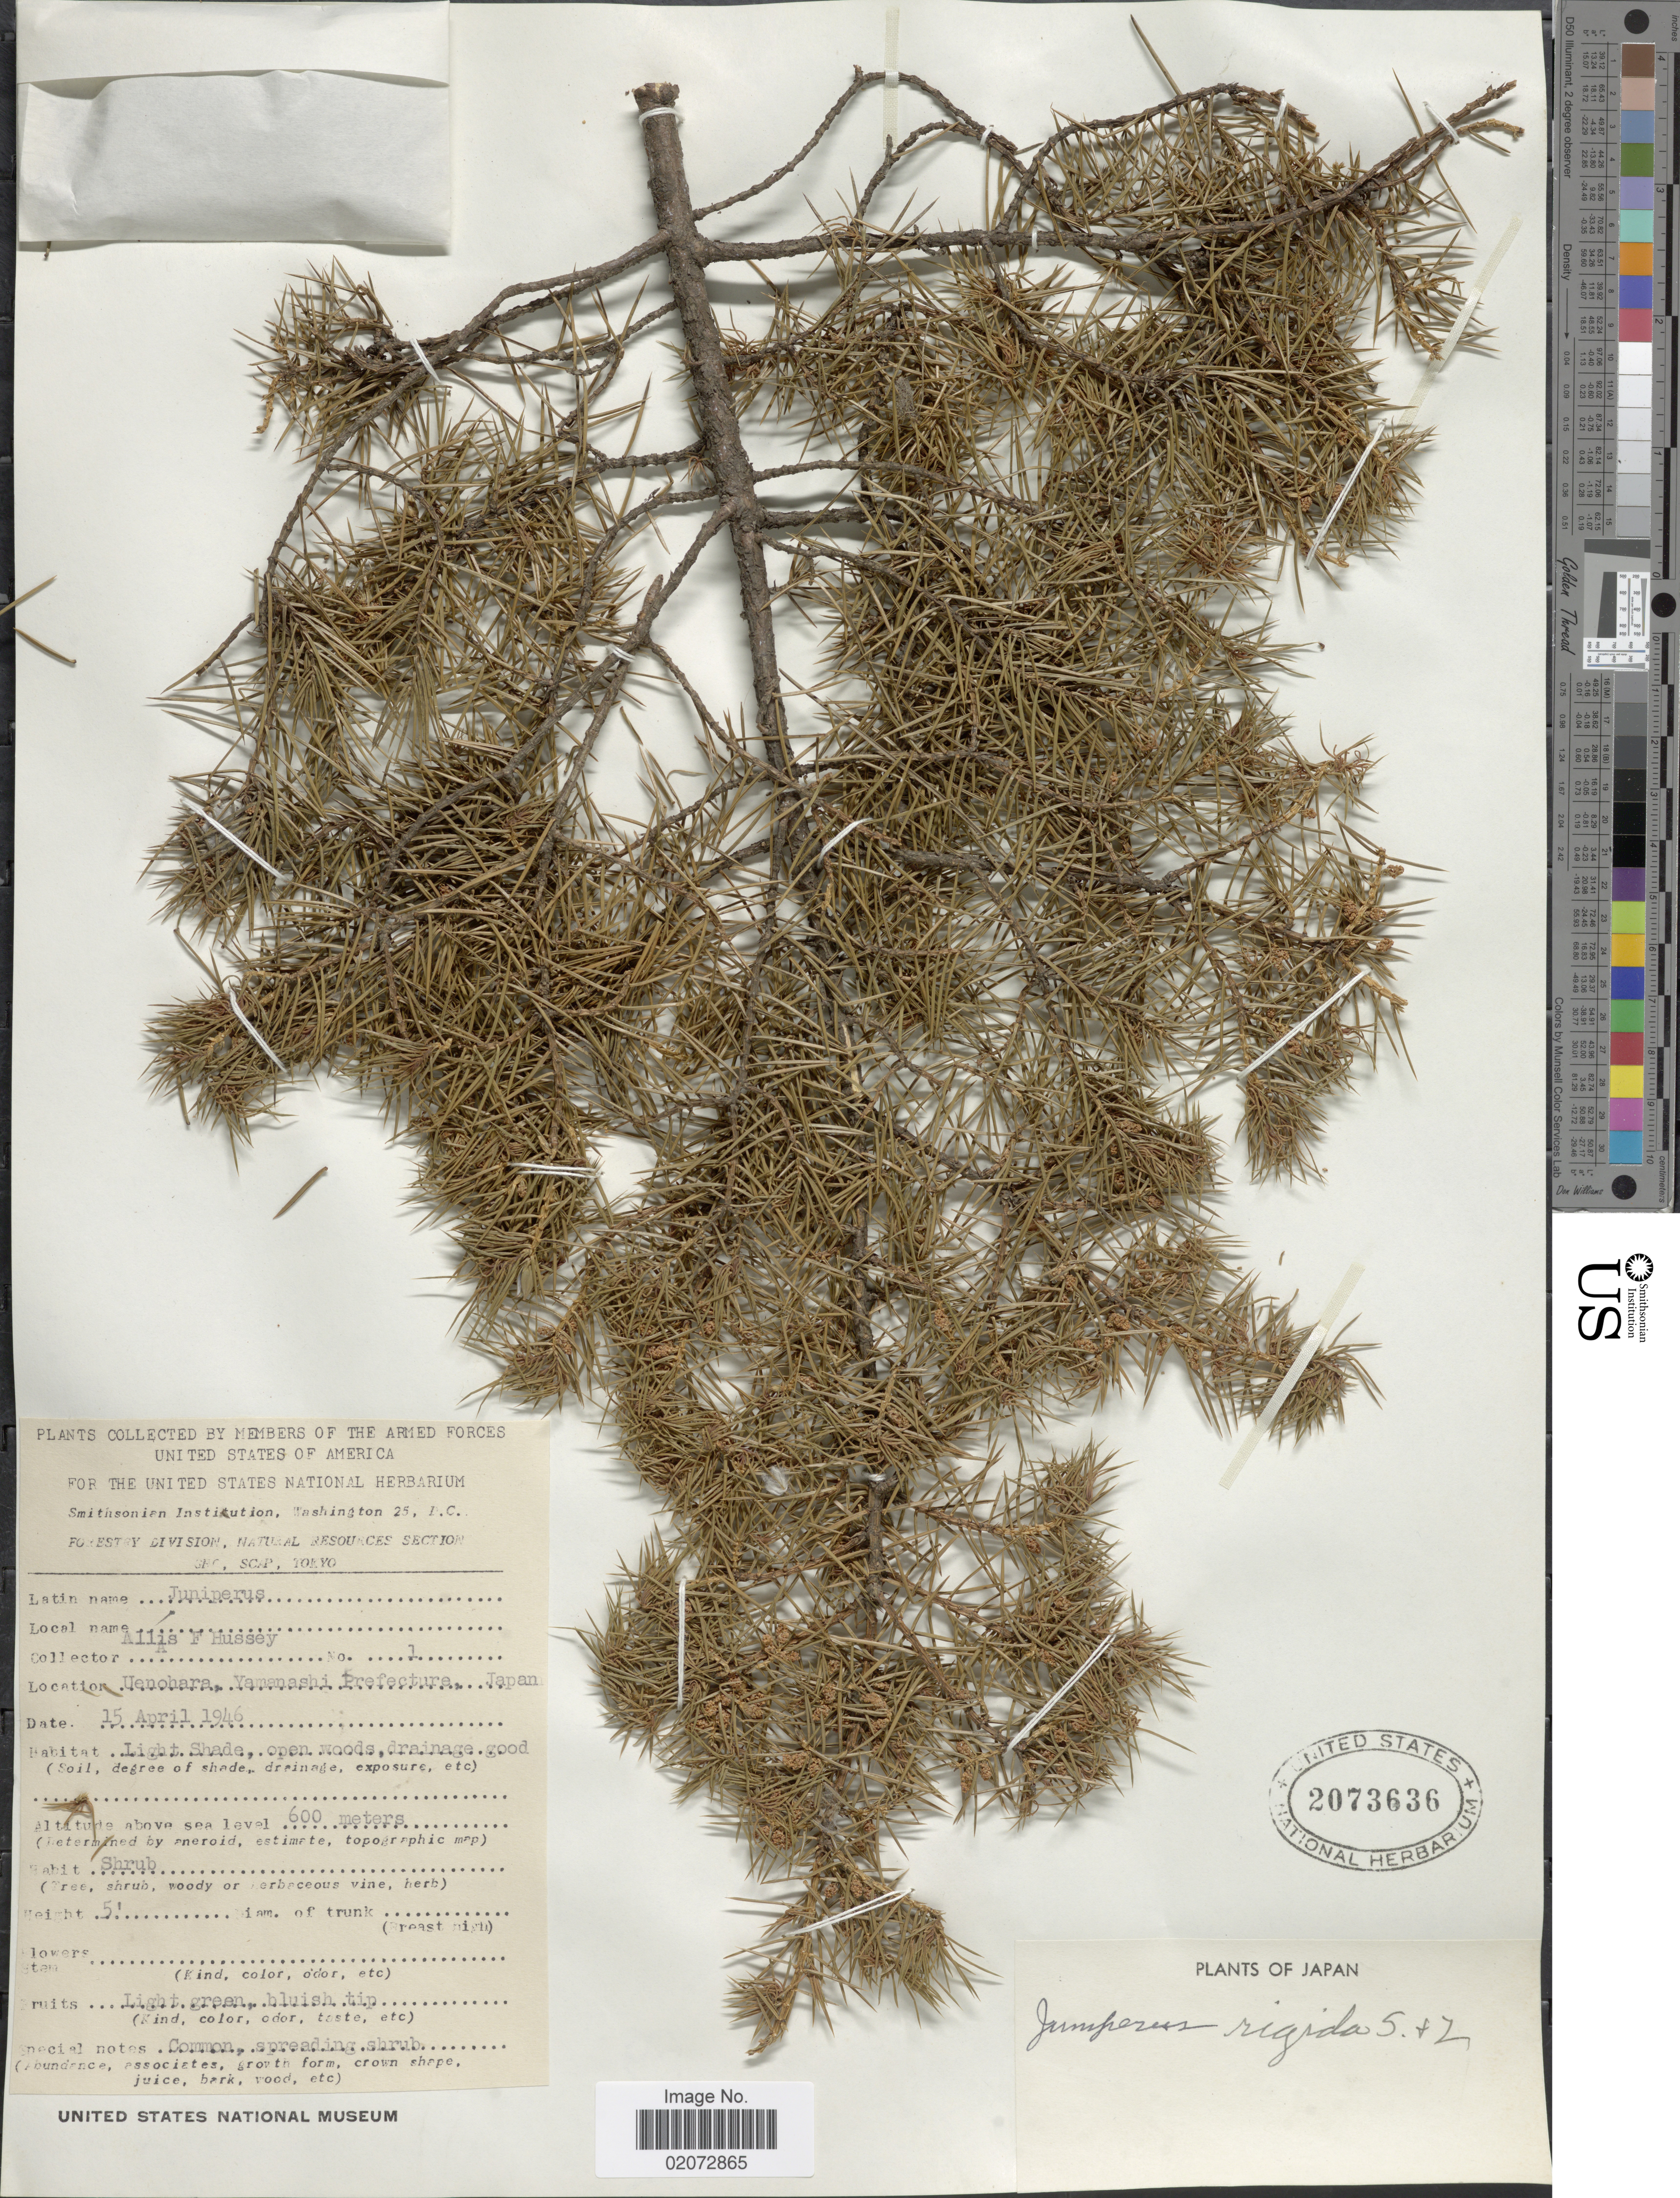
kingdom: Plantae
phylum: Tracheophyta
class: Pinopsida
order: Pinales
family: Cupressaceae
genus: Juniperus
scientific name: Juniperus rigida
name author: Siebold & Zucc.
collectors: A. Hussey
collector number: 1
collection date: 1946-04-15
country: Japan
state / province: Yamanasi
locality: Uenohara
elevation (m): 600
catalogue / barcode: US 2073636